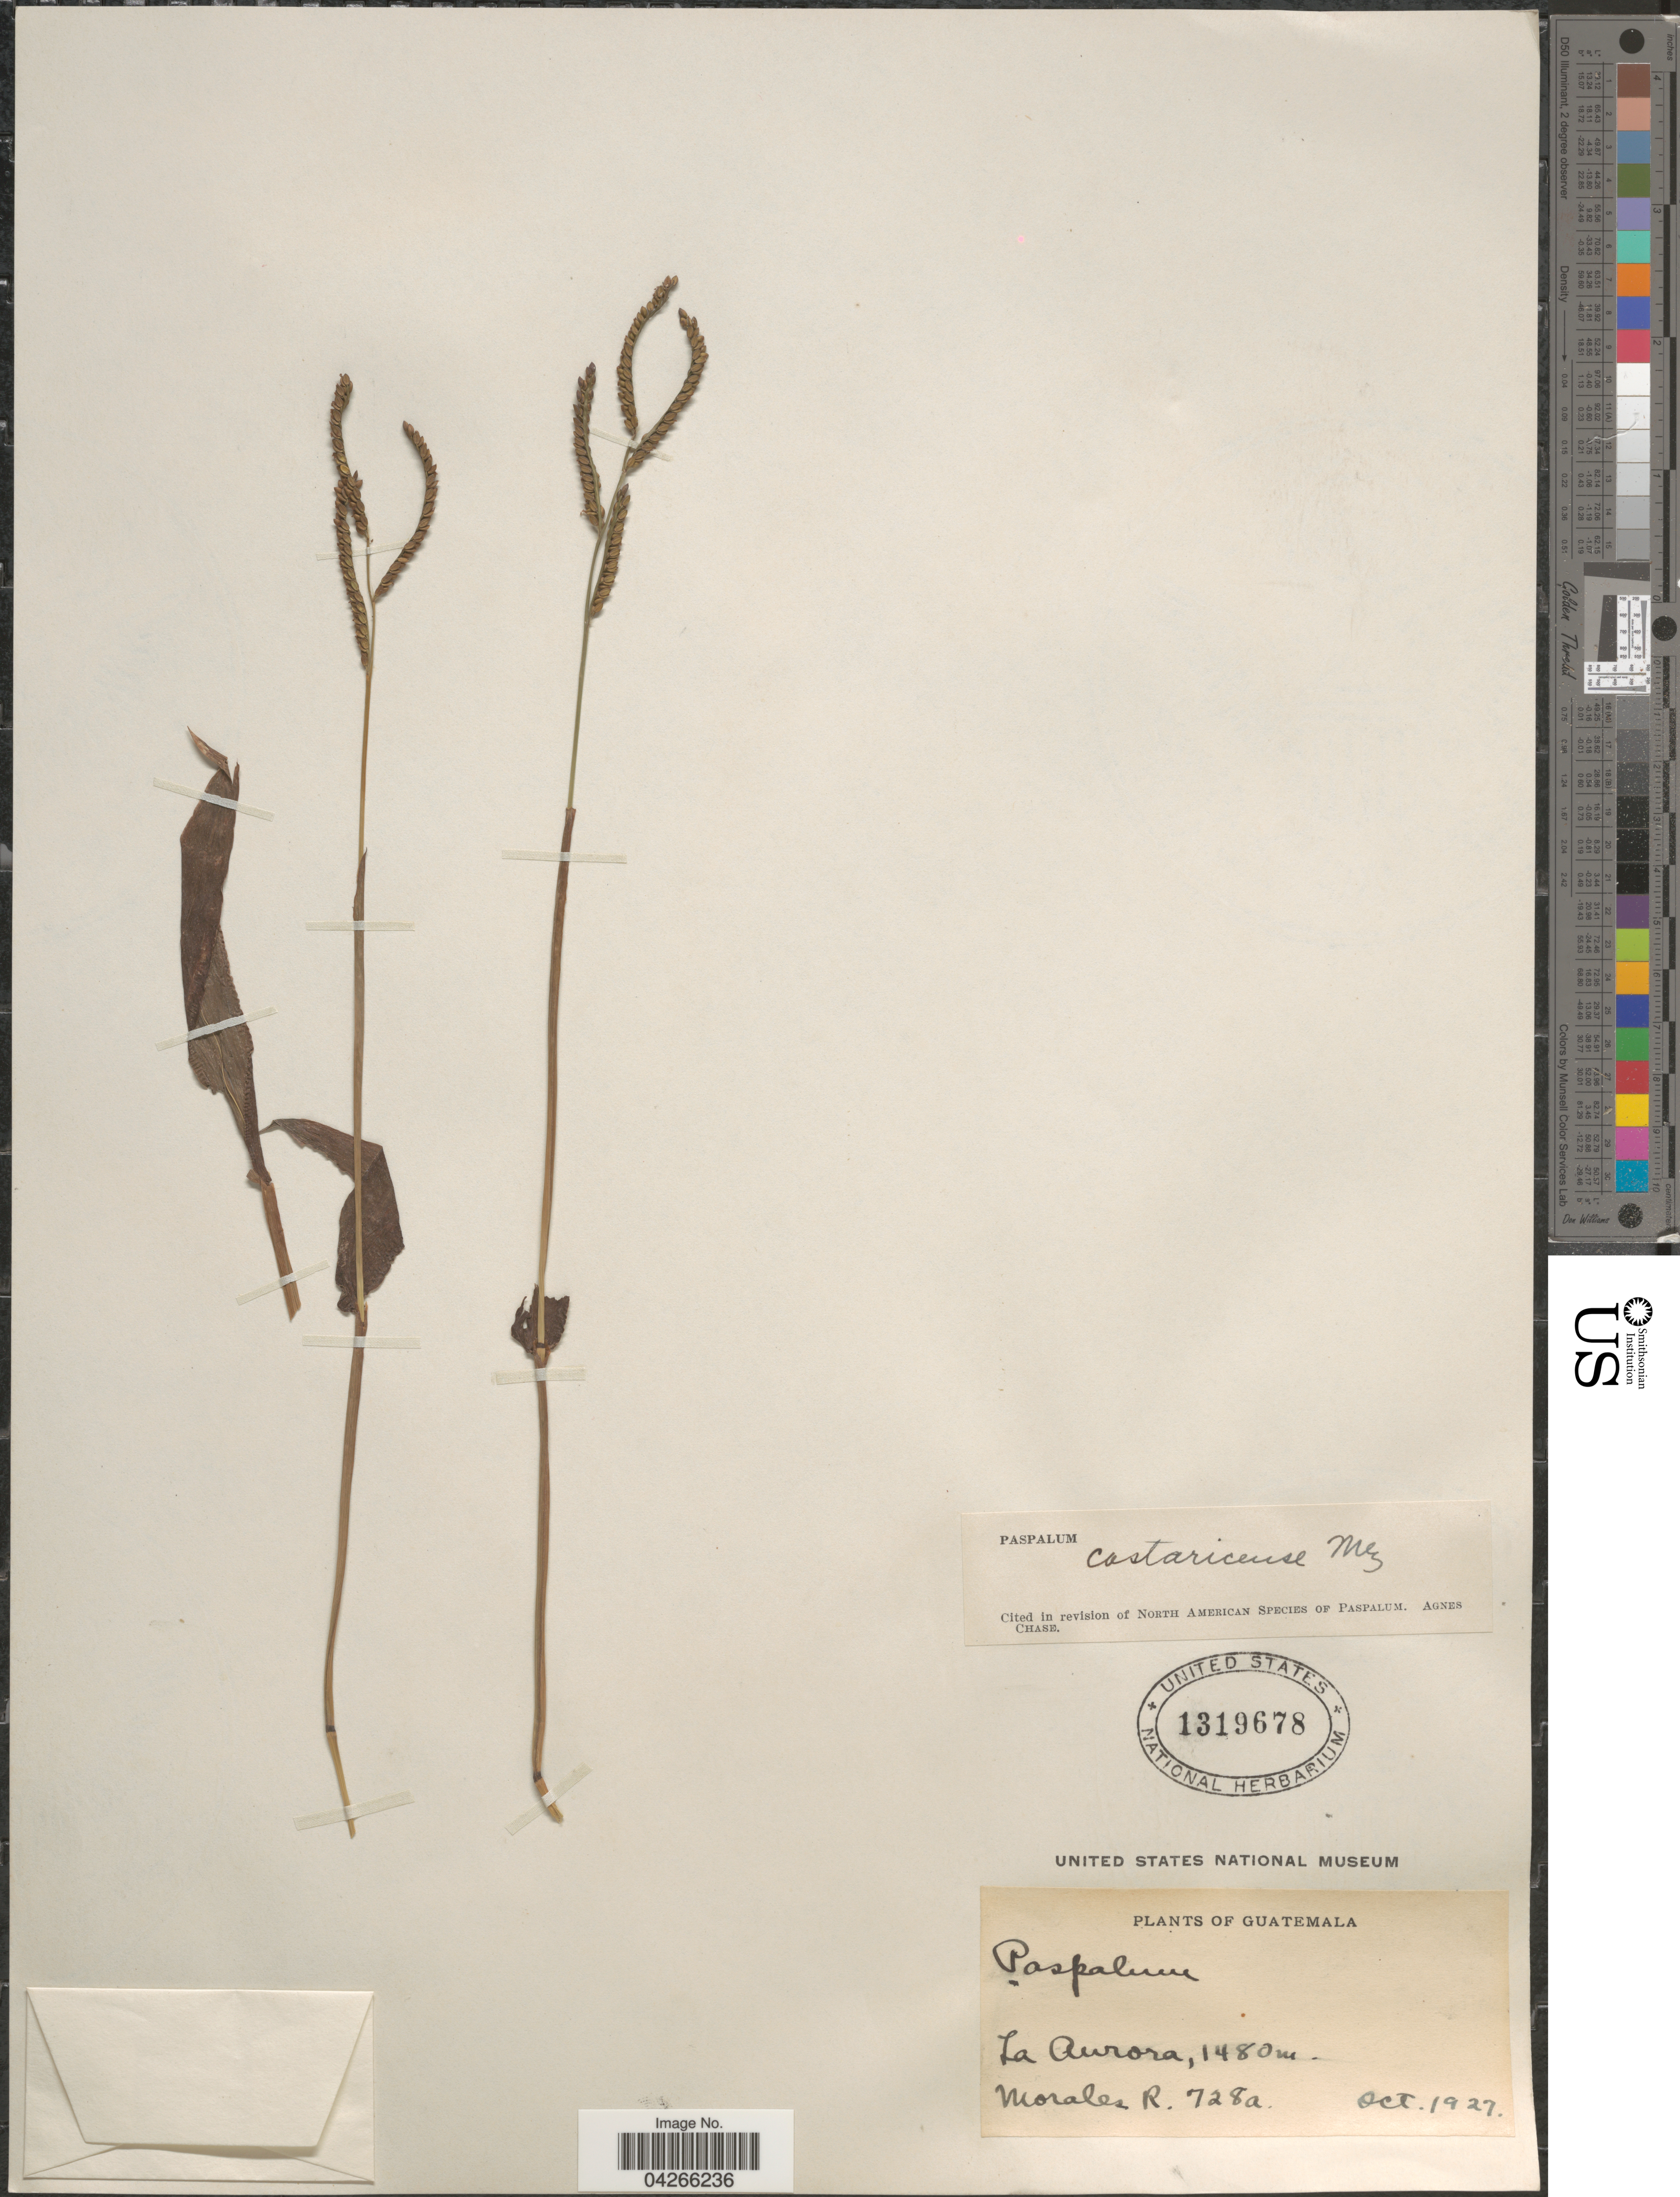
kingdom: Plantae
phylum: Tracheophyta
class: Liliopsida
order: Poales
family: Poaceae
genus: Paspalum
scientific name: Paspalum costaricense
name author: Mez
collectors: R. Morales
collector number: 728a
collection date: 1927-10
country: Guatemala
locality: La Aurora.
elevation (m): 1480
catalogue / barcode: US 1319678